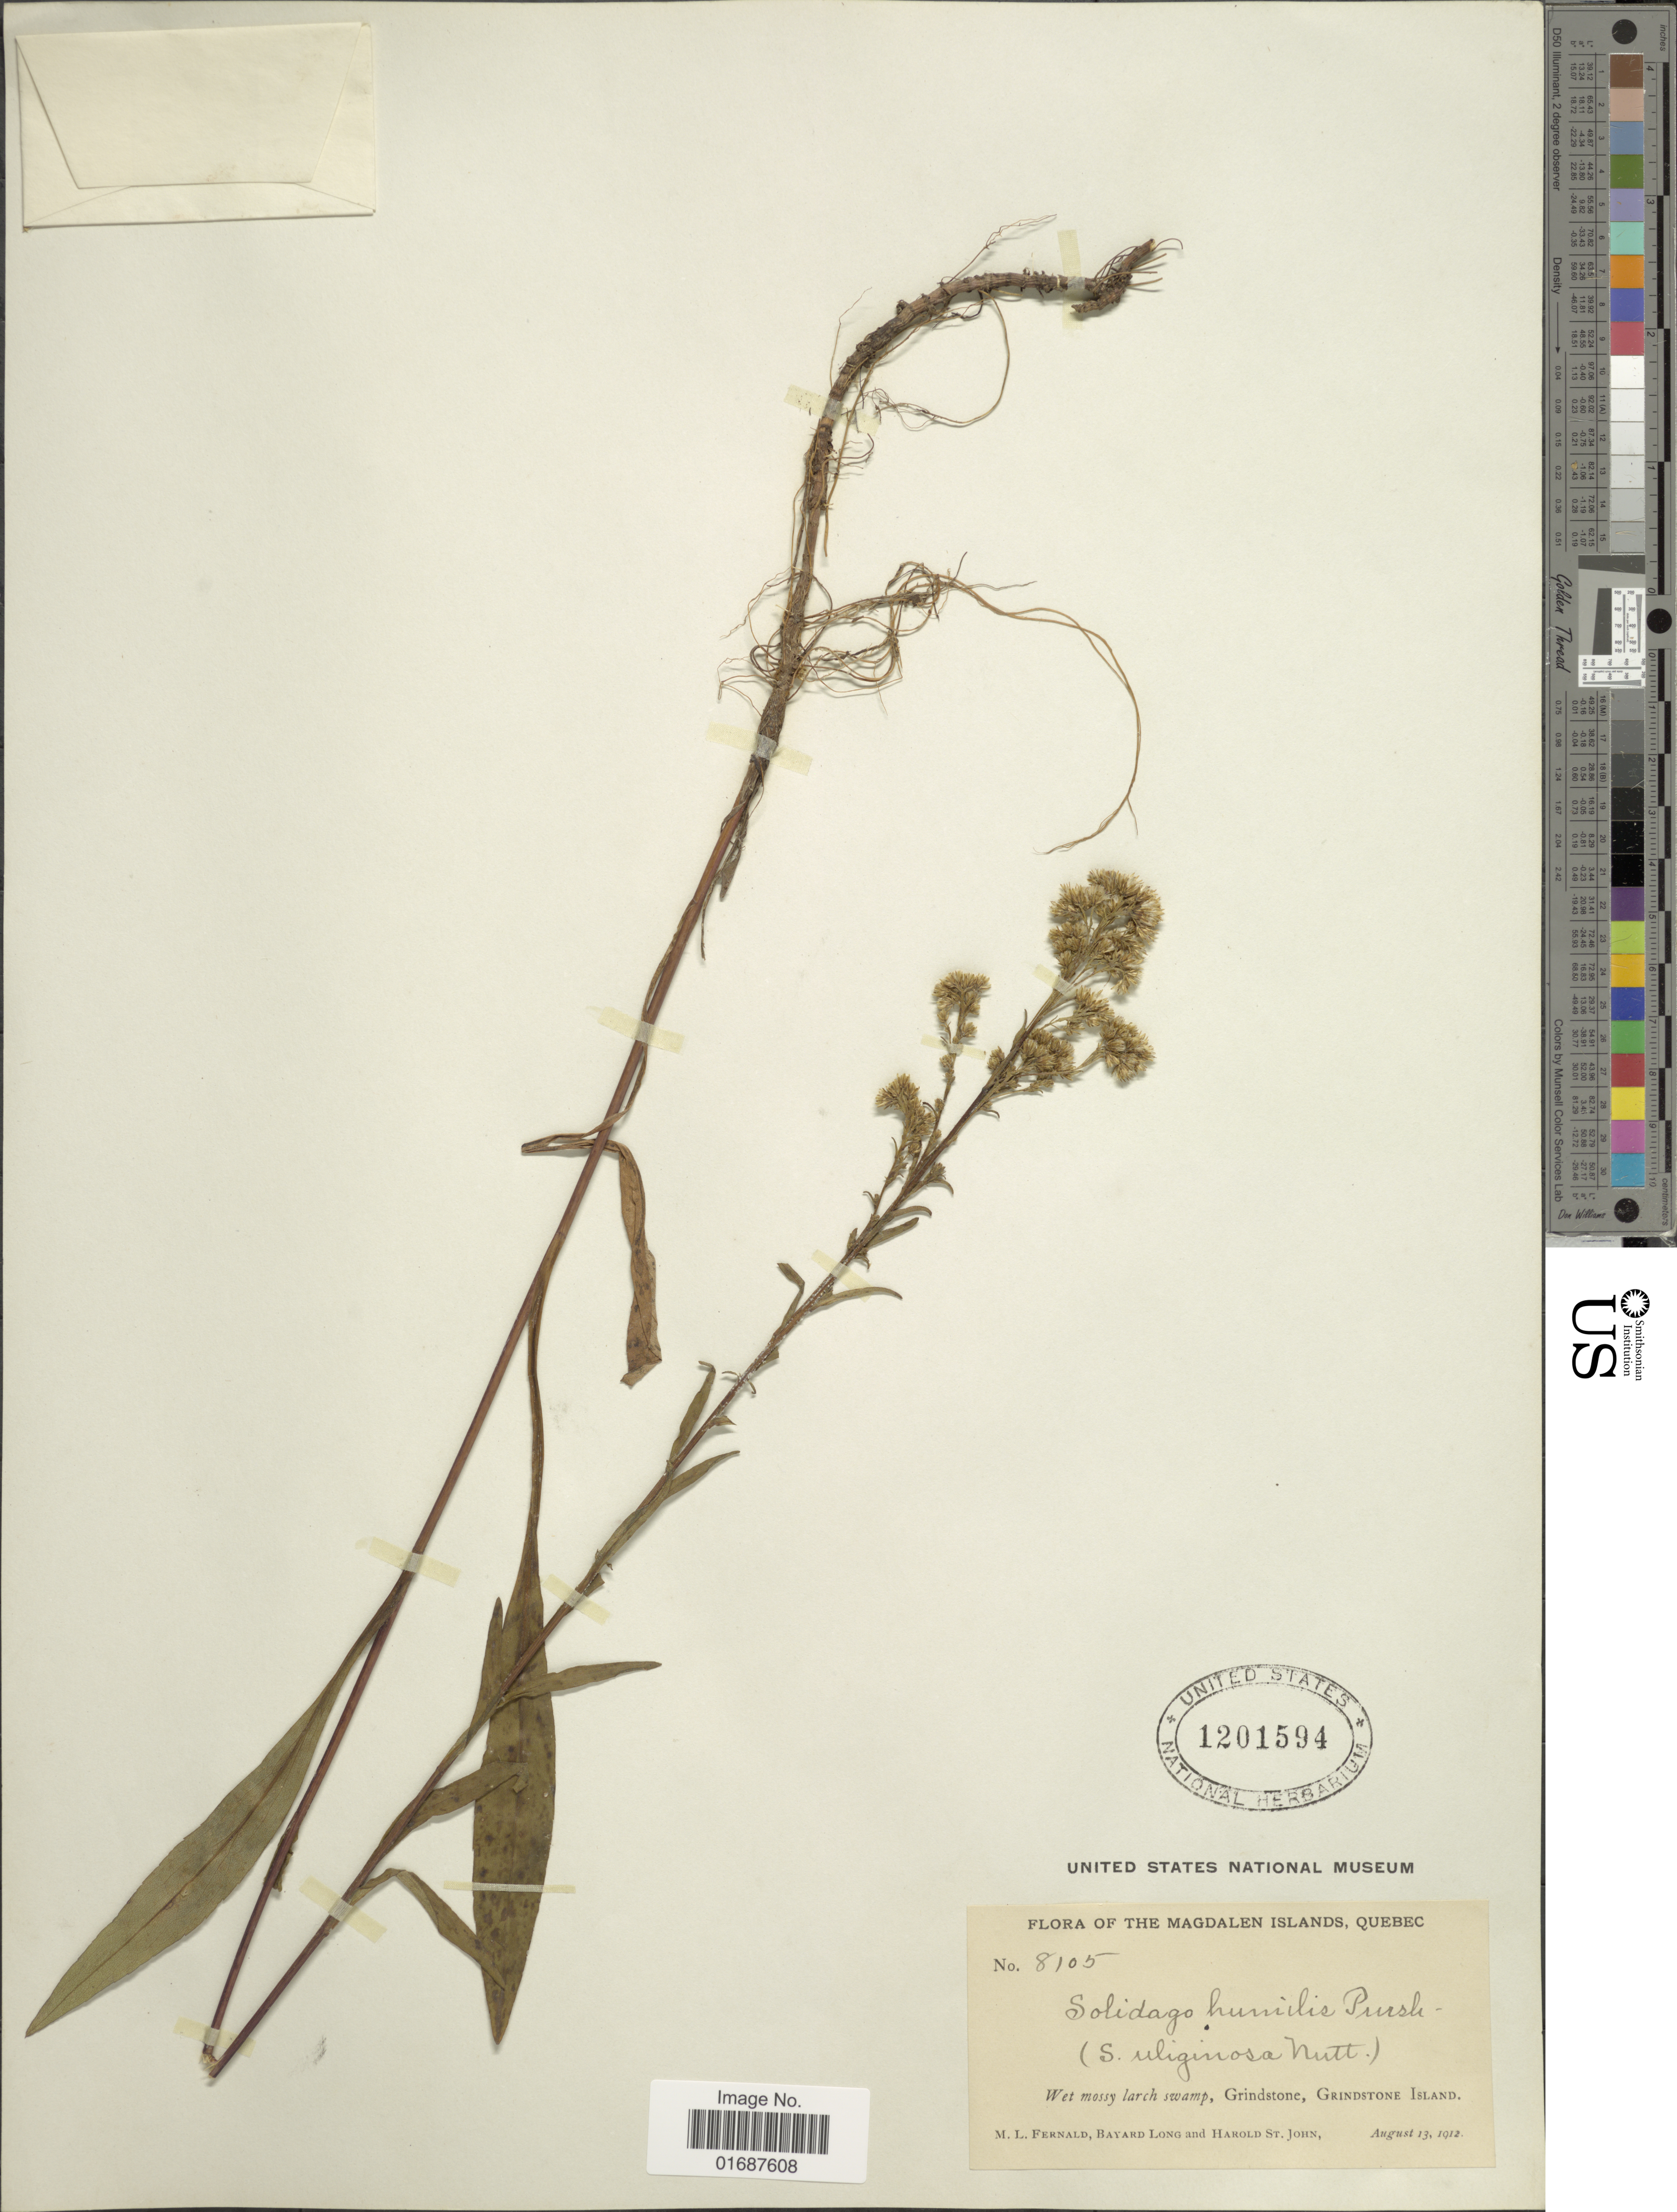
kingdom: Plantae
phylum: Tracheophyta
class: Magnoliopsida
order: Asterales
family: Asteraceae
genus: Solidago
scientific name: Solidago uliginosa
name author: Nutt.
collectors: M. L. Fernald, B. Long & H. St. John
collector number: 8105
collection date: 1912-08-13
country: Canada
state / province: Quebec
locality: Magdalen Islands. Grindstone, Grindstone Island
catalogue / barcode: US 1201594